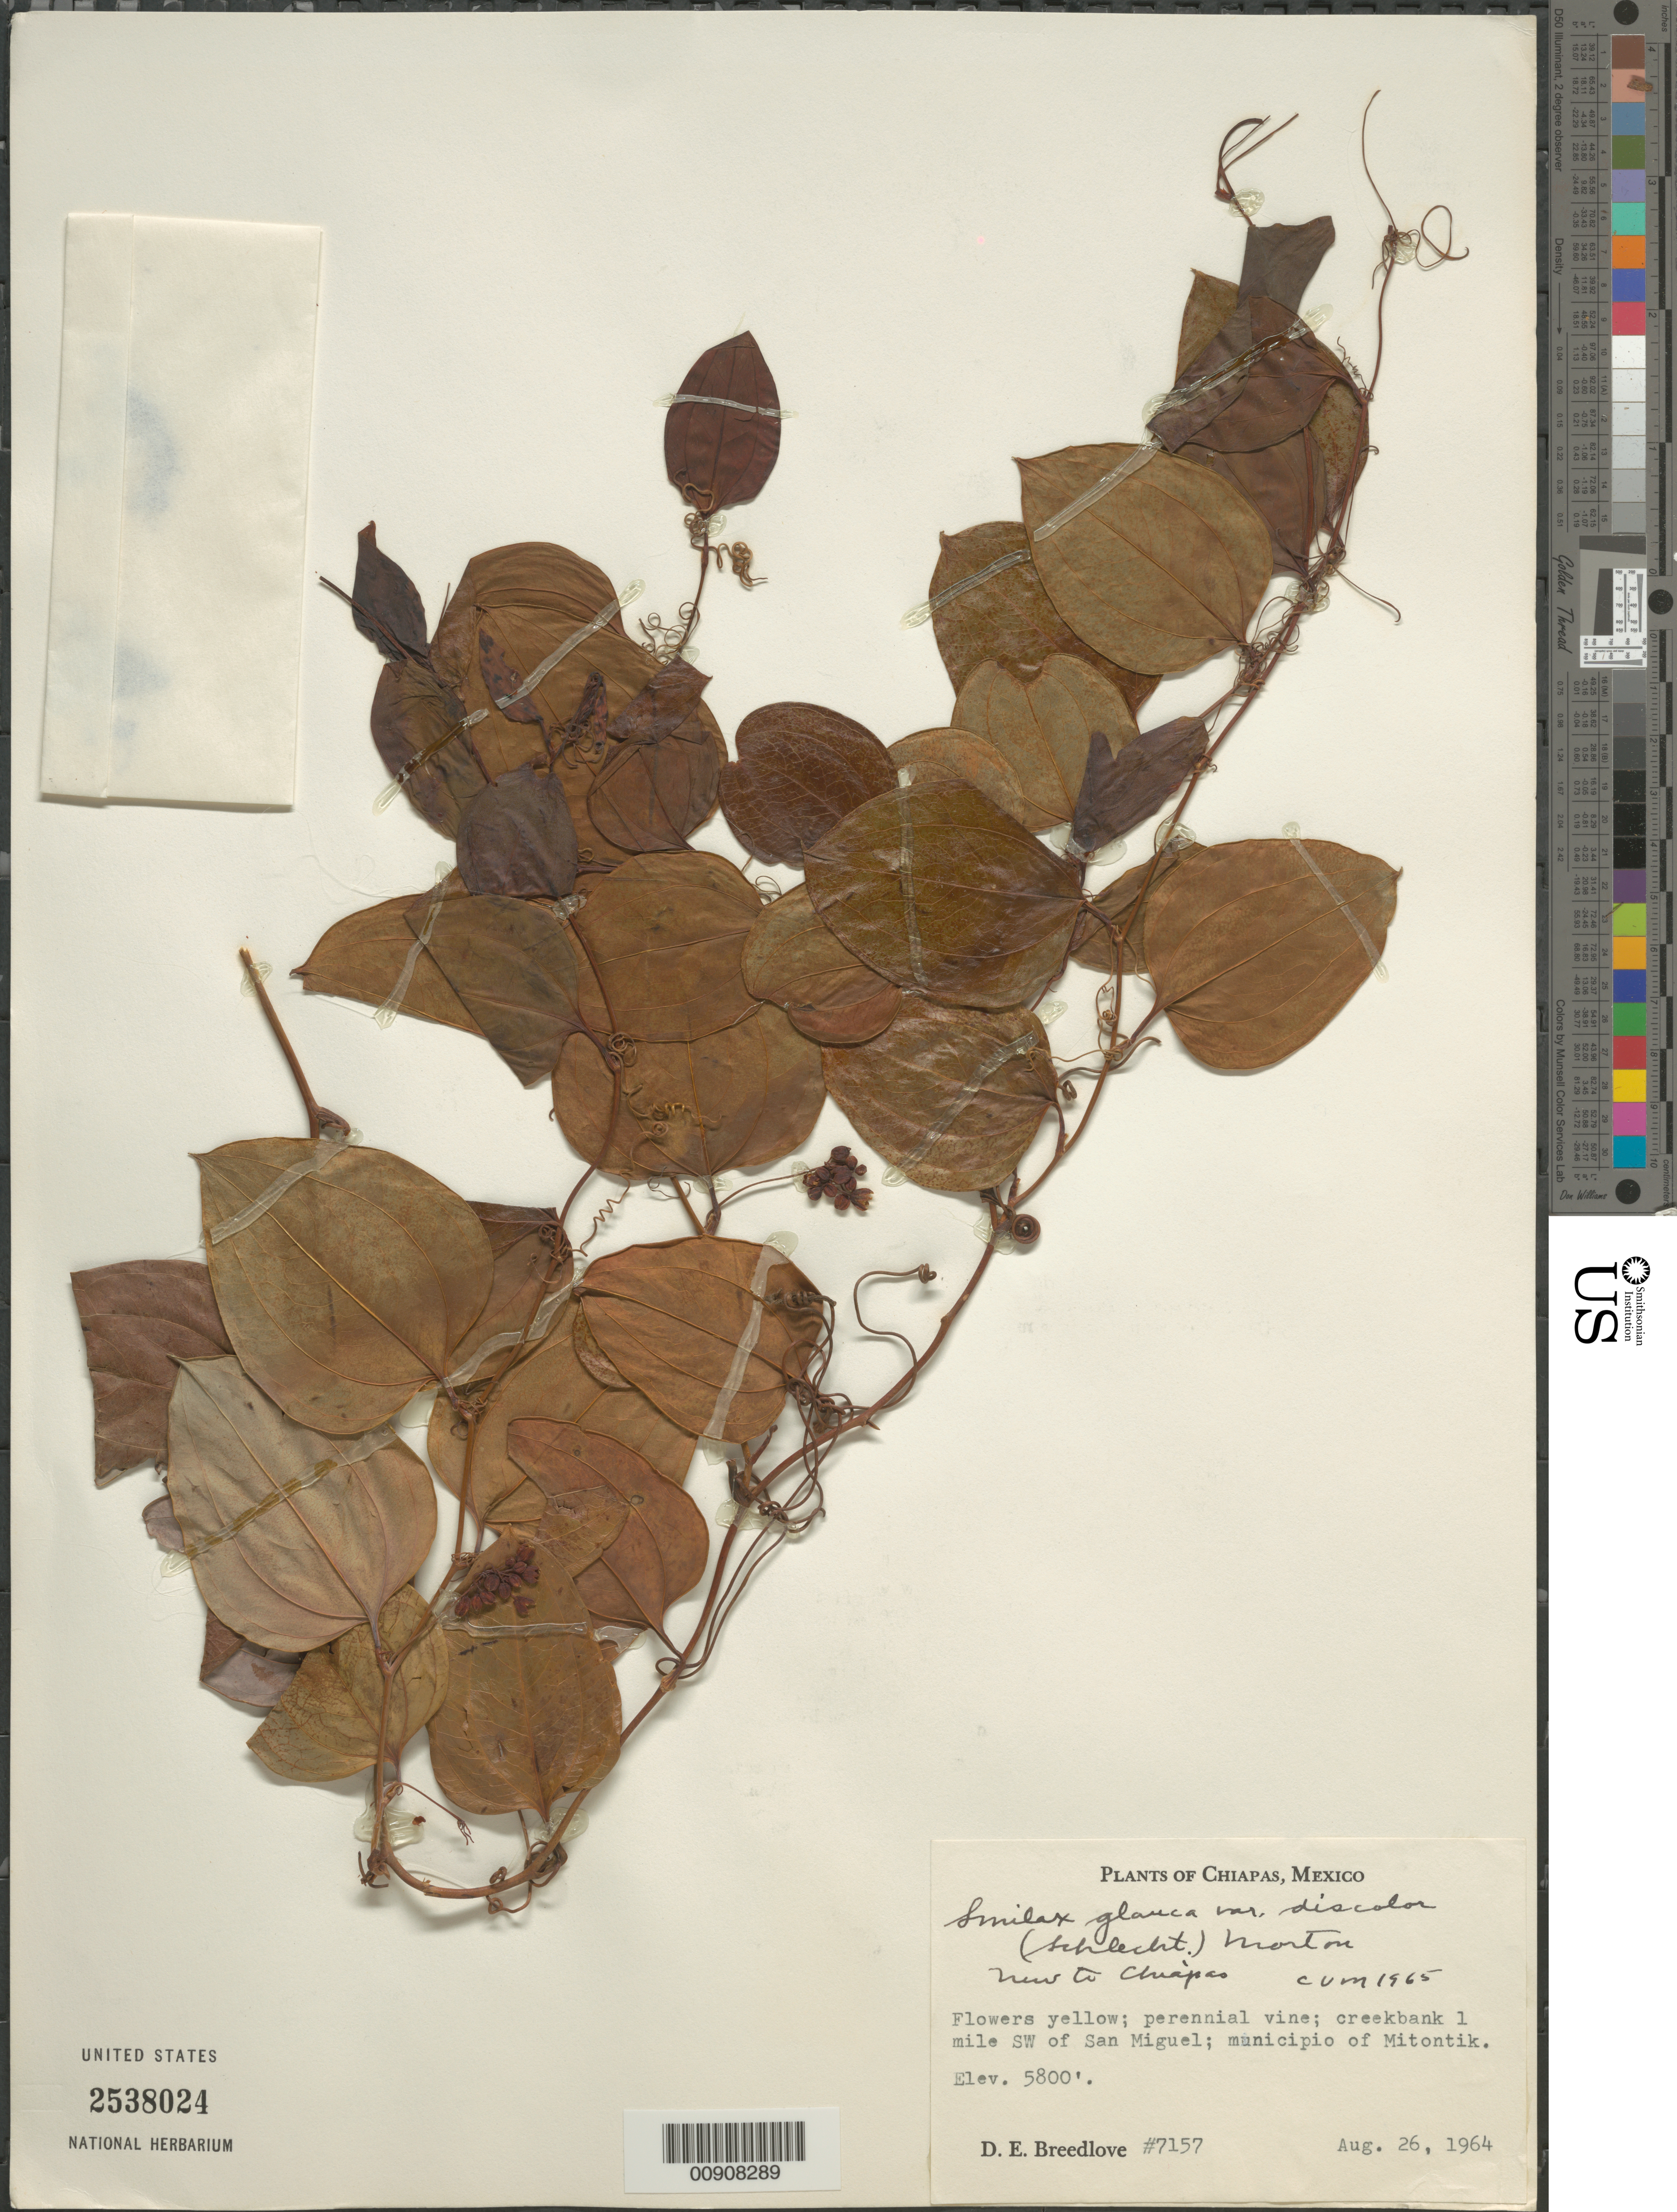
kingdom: Plantae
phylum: Tracheophyta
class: Liliopsida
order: Liliales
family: Smilacaceae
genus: Smilax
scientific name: Smilax glauca var. discolor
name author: (Schltdl.) C.V. Morton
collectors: D. E. Breedlove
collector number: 7157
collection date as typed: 26 Aug 1964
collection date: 1964-08-26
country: Mexico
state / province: Chiapas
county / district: Mitontic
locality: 1 mile SW of San Miguel; municipio of Mitontik [sic], Chiapas.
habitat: Creekbank.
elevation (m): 1768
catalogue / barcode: US 2538024